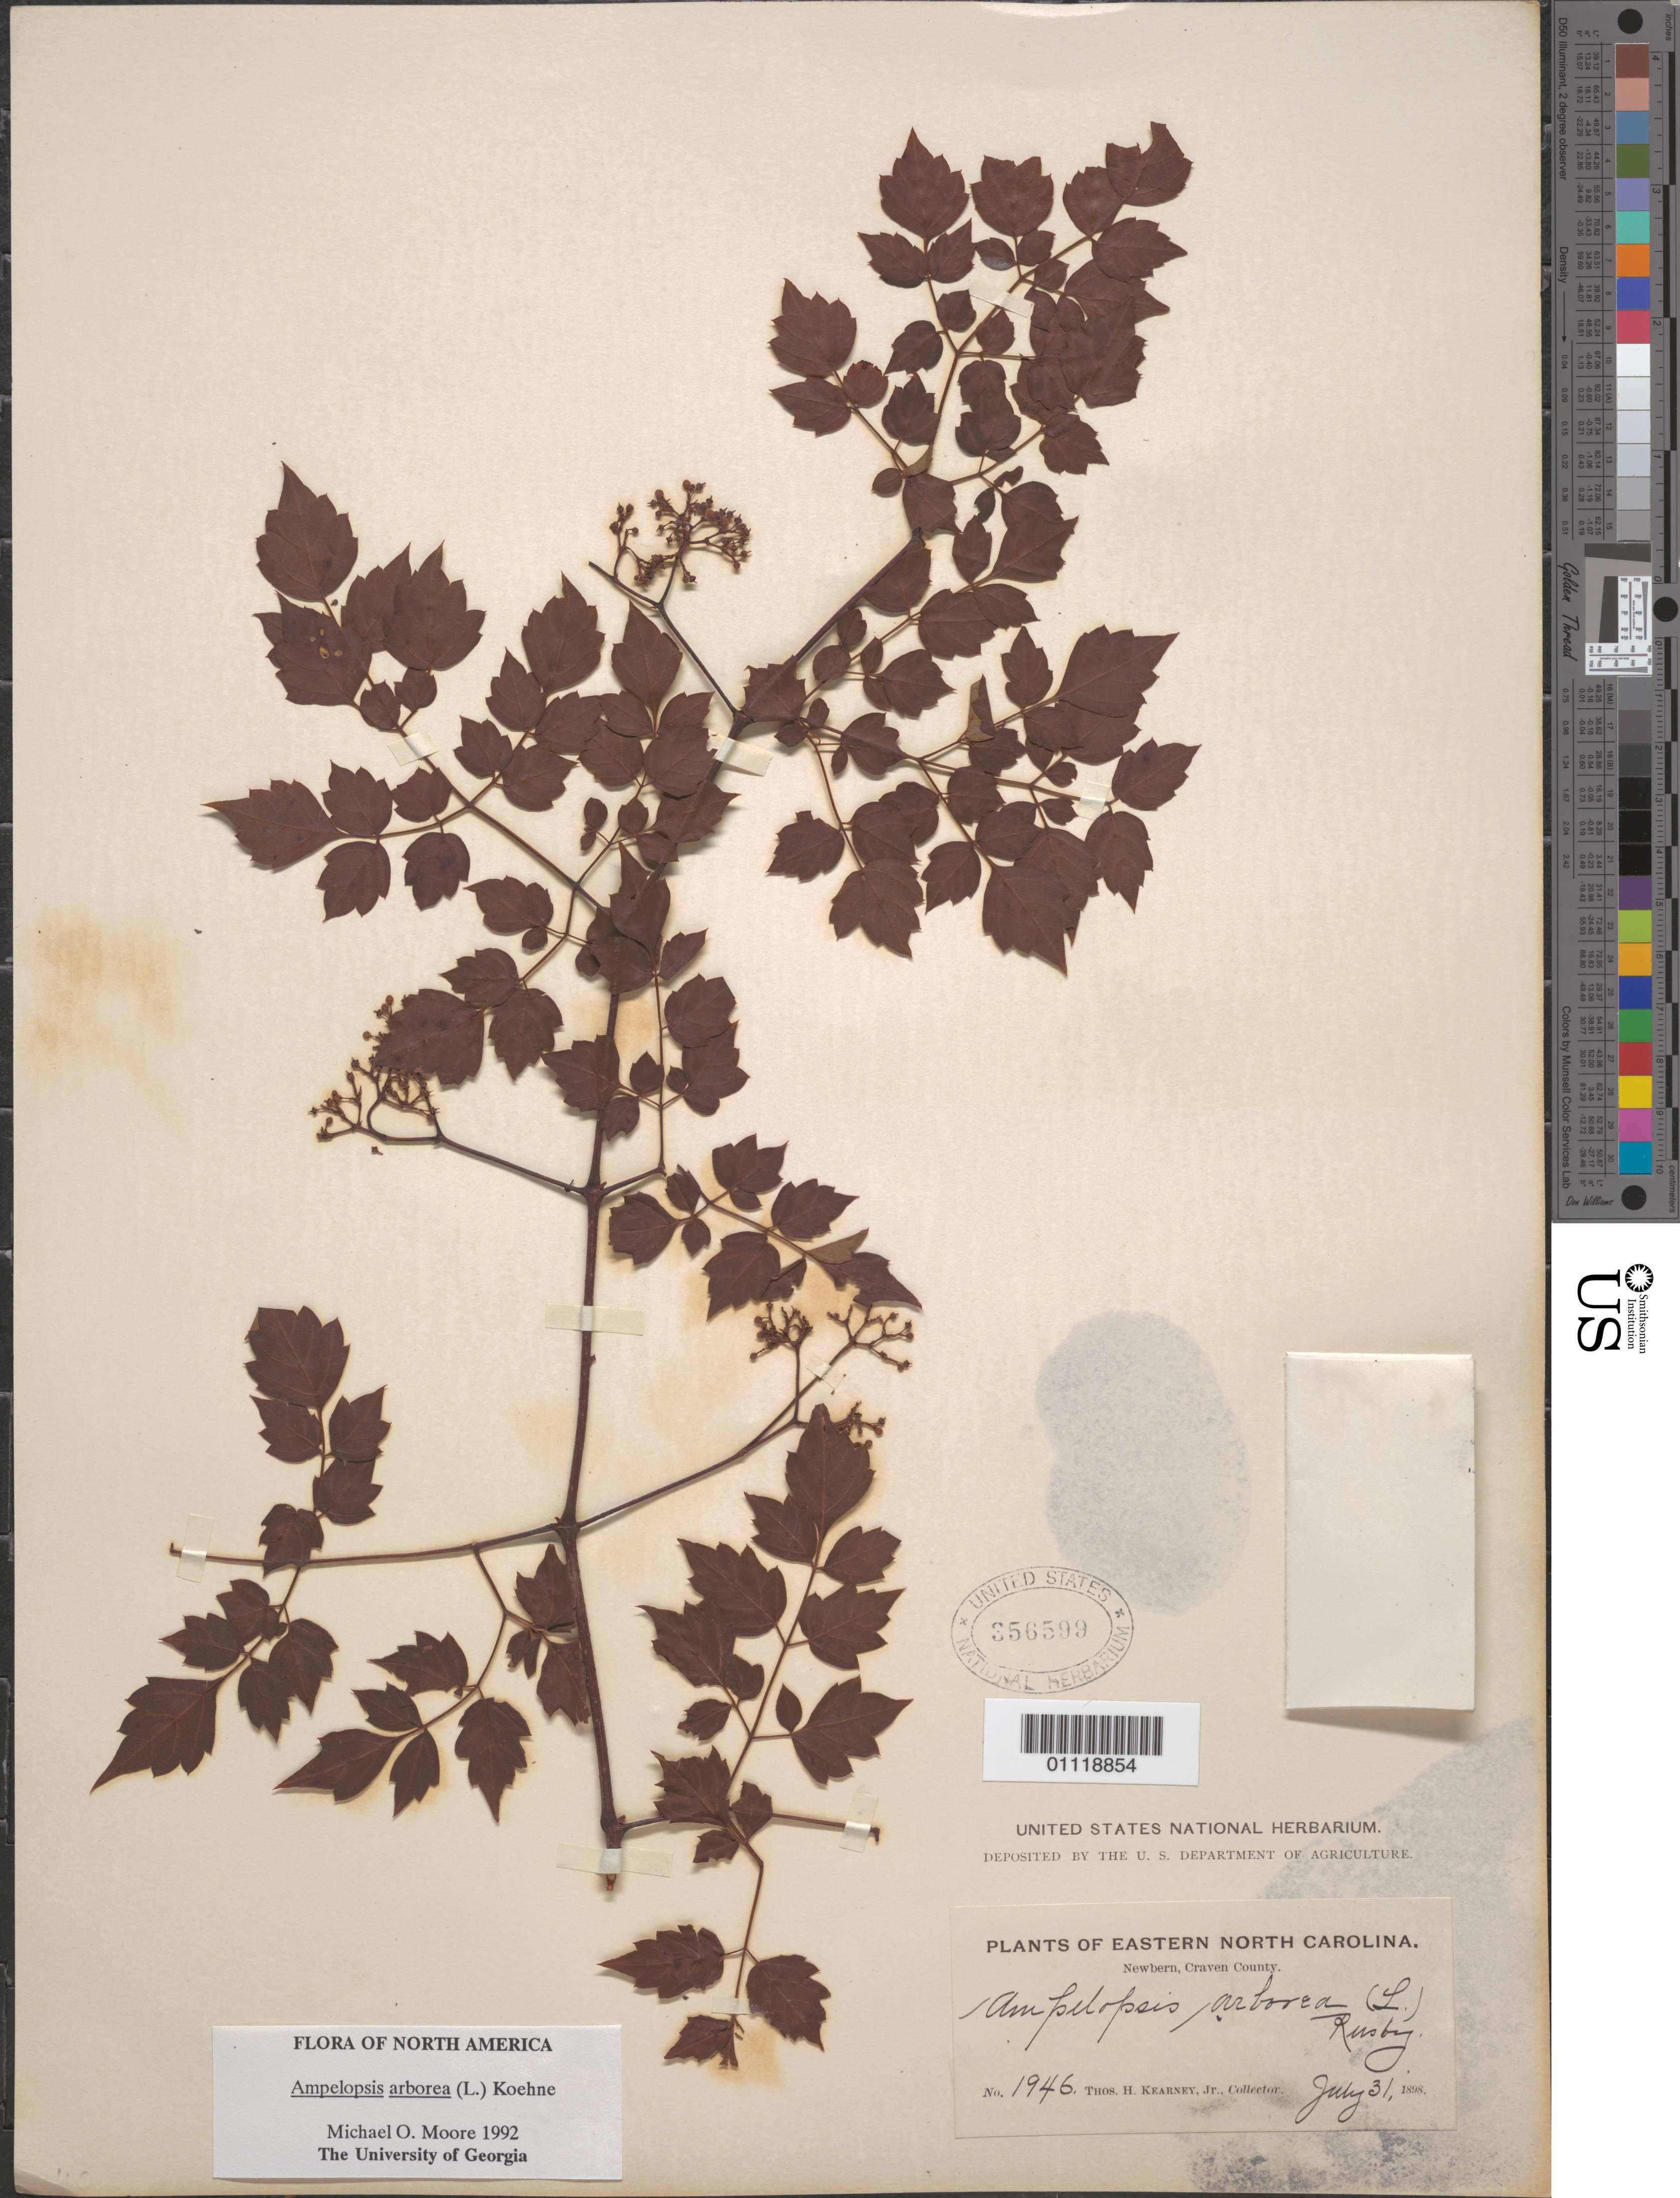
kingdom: Plantae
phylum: Tracheophyta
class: Magnoliopsida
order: Vitales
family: Vitaceae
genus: Ampelopsis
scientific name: Ampelopsis arborea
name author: (L.) Koehne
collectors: T. H. Kearney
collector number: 1946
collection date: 1898-07-31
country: United States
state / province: North Carolina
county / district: Craven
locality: Newbern.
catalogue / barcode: US 356599